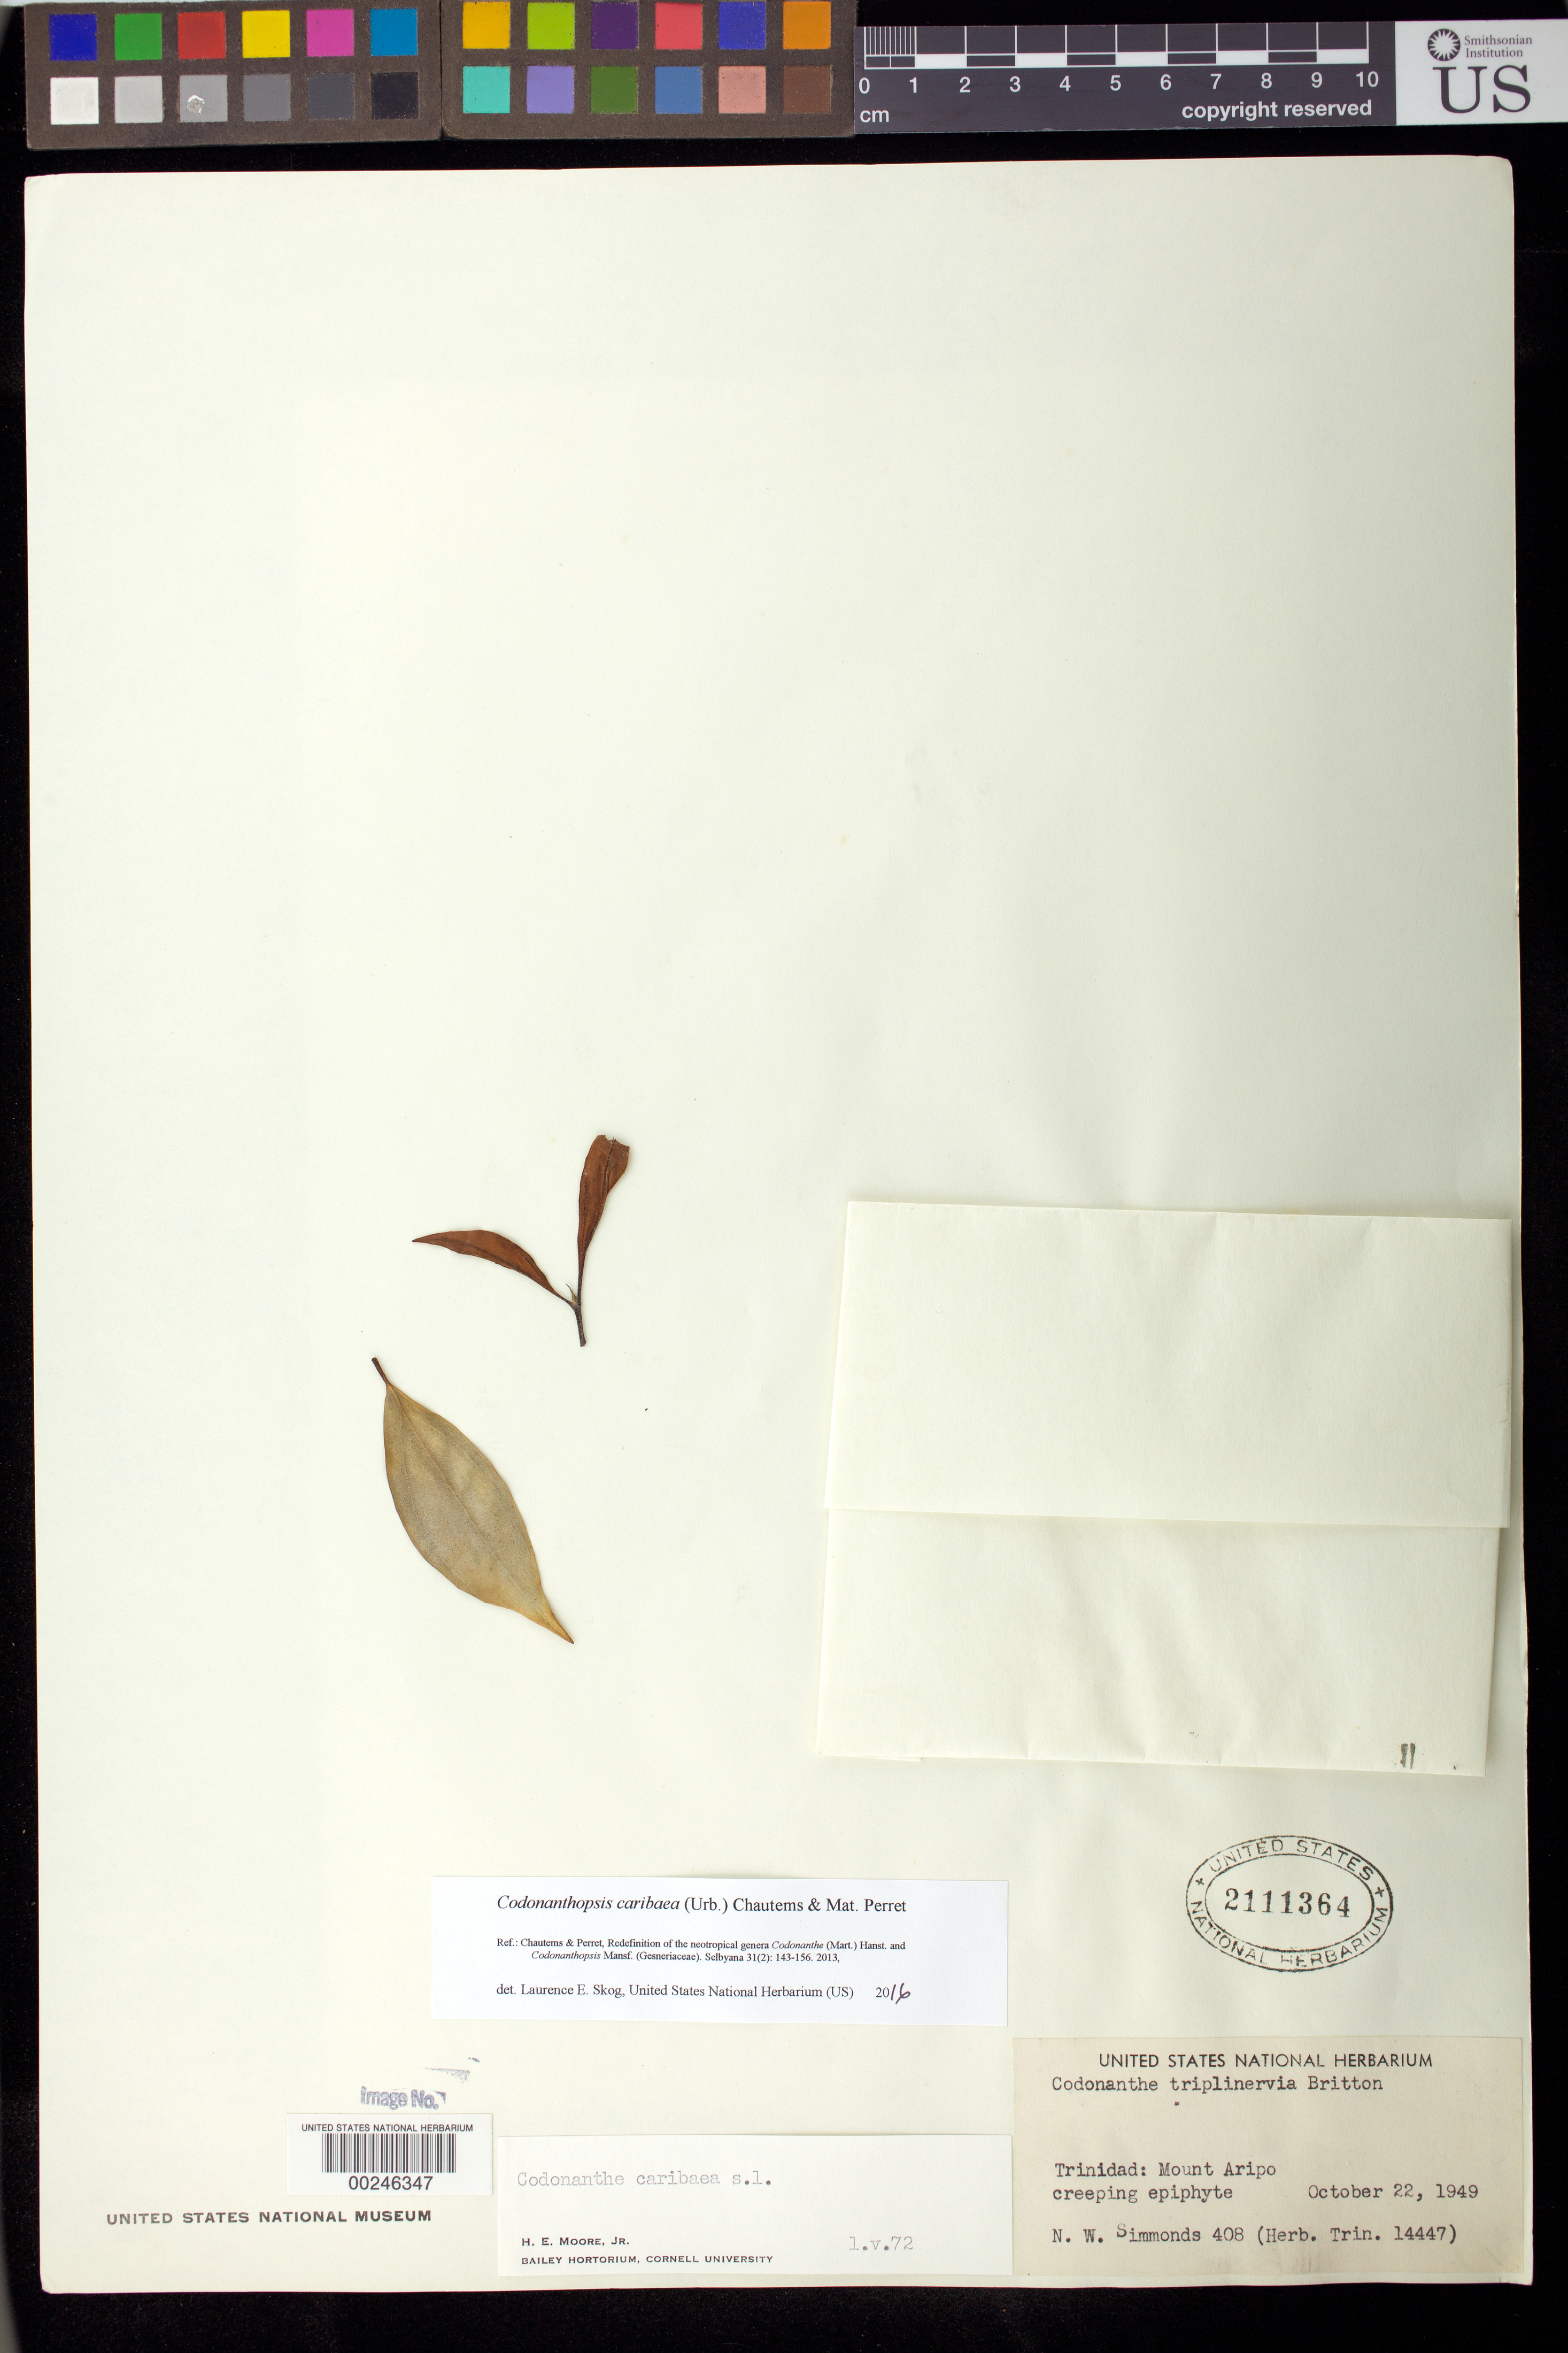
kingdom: Plantae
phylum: Tracheophyta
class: Magnoliopsida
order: Lamiales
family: Gesneriaceae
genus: Codonanthopsis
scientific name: Codonanthopsis caribaea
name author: (Urb.) Chautems & Mat.Perret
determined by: Skog, Laurence E.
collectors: N. W. Simmonds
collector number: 408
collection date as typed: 22 Oct 1949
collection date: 1949-10-22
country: Trinidad and Tobago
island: Trinidad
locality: Mount Aripo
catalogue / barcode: US 2111364